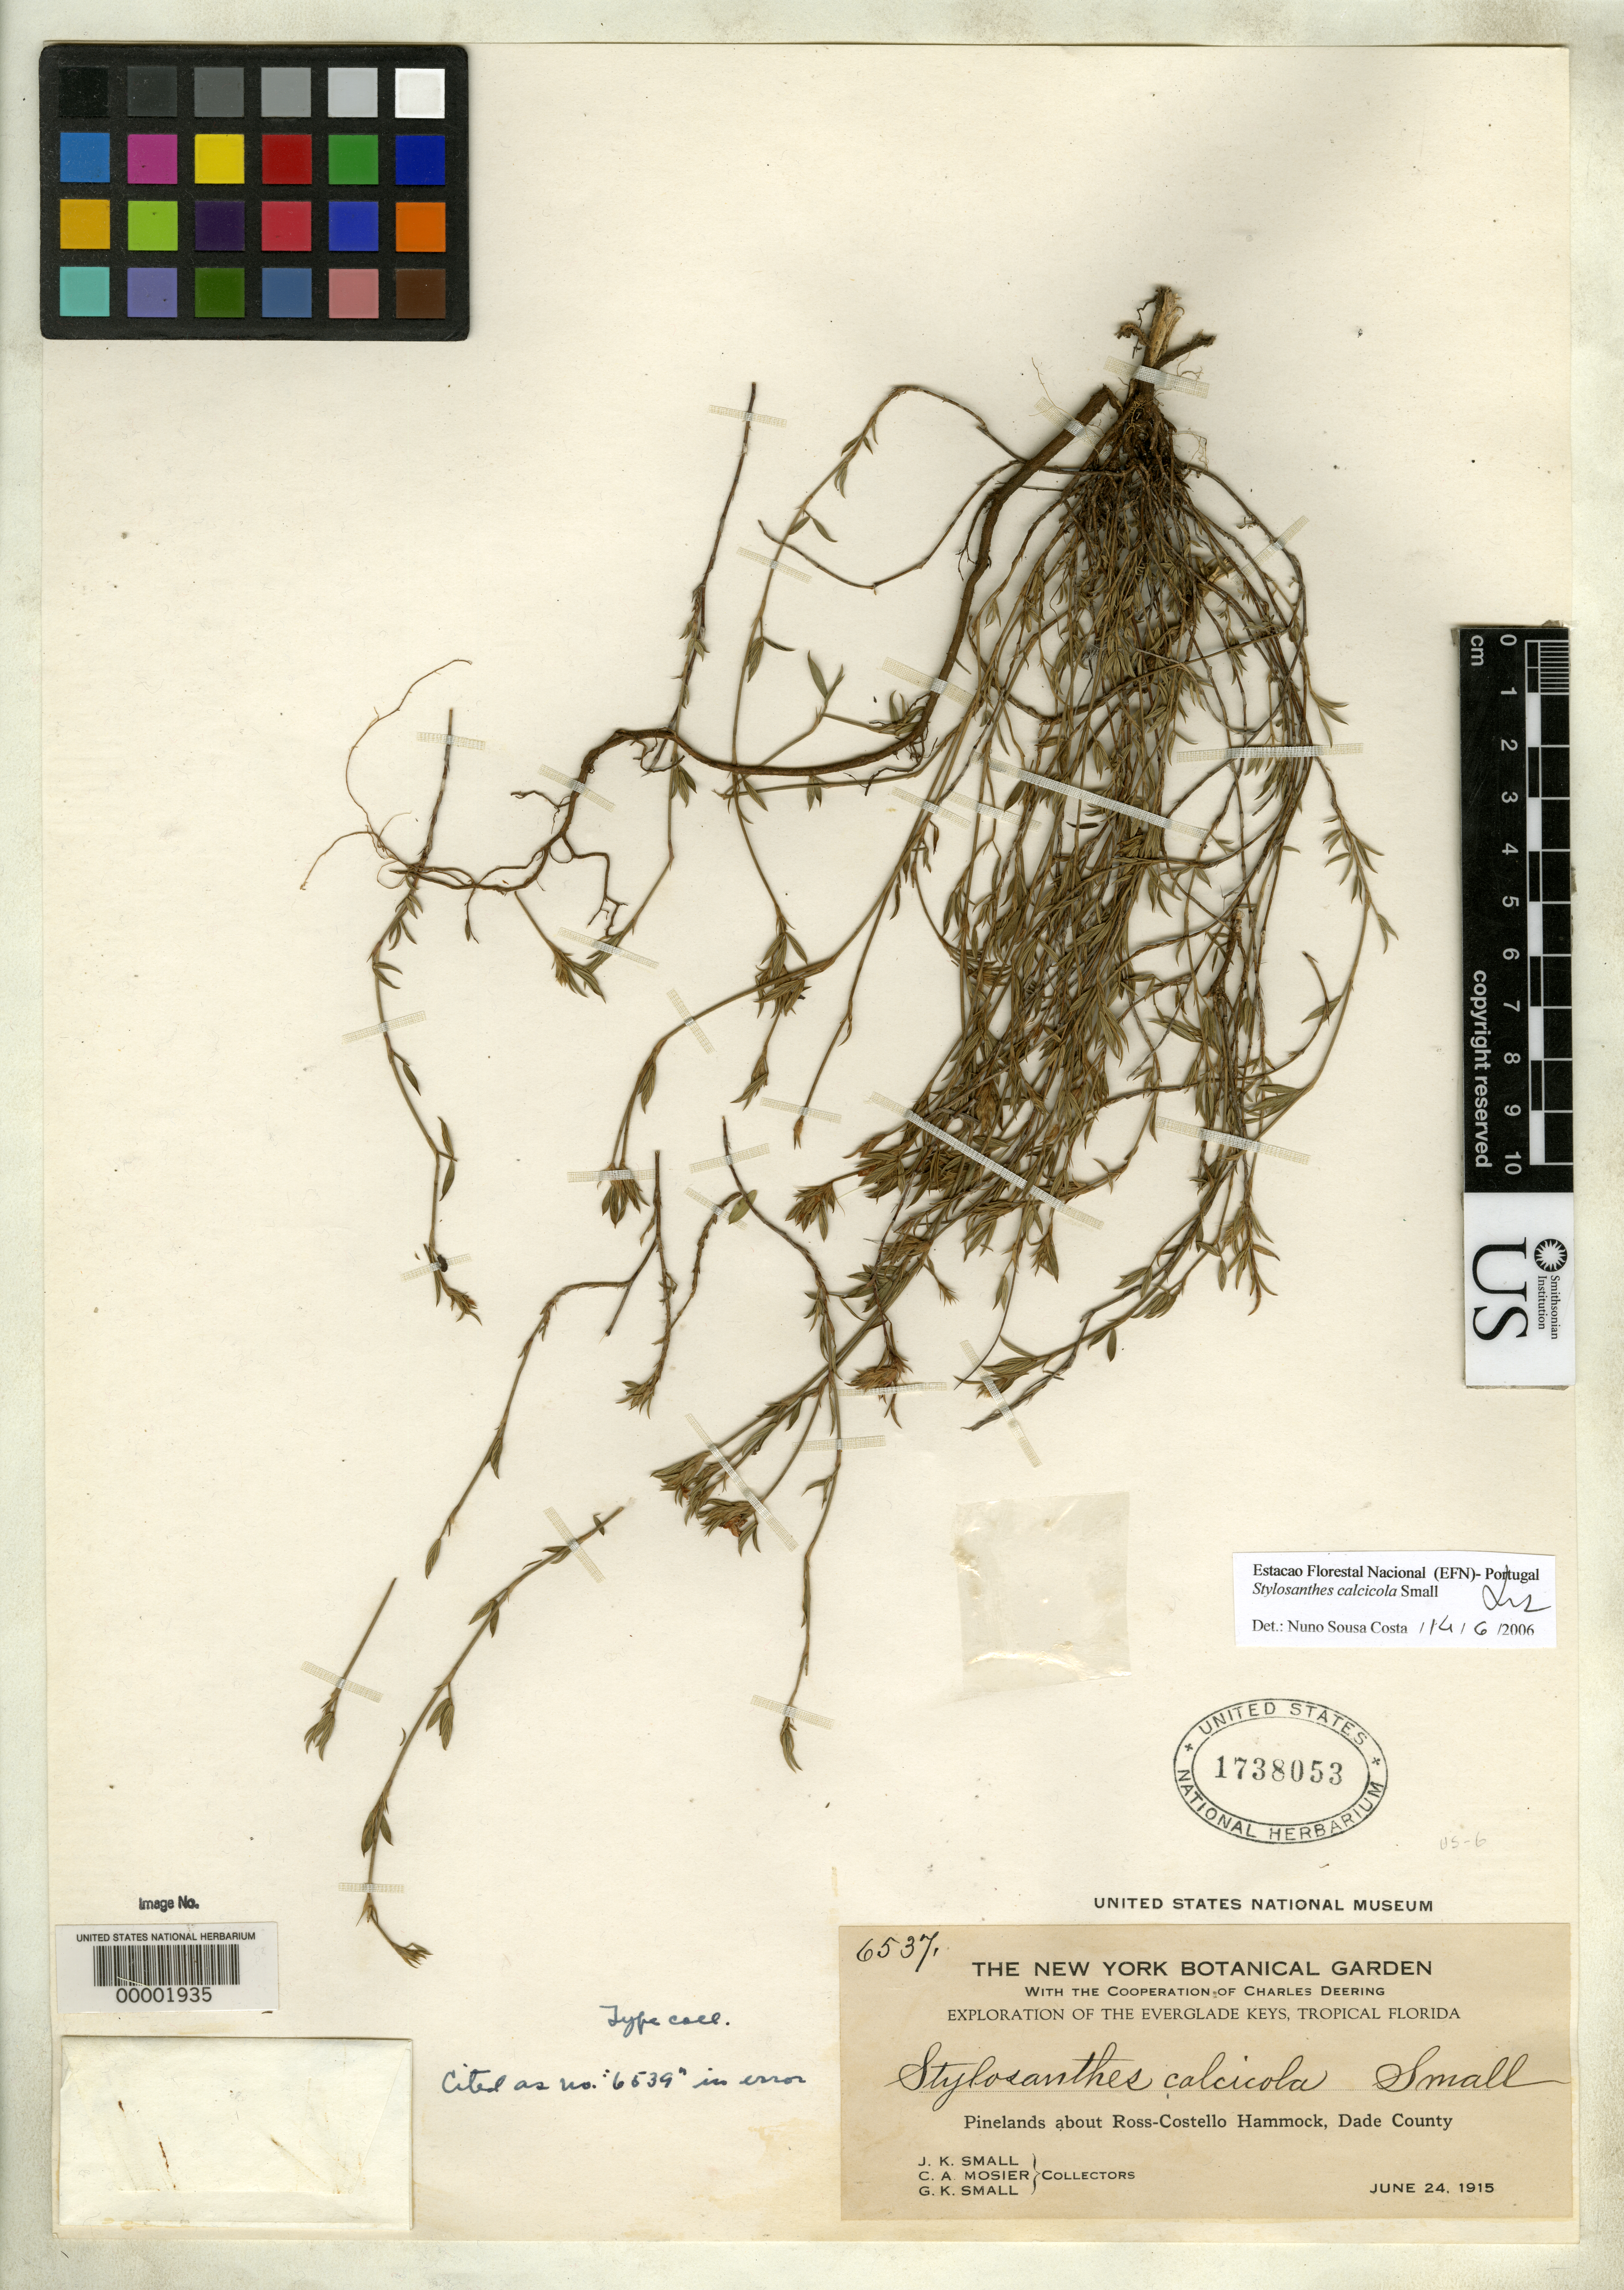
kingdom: Plantae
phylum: Tracheophyta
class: Magnoliopsida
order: Fabales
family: Fabaceae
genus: Stylosanthes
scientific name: Stylosanthes calcicola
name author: Small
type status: Isotype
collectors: J. K. Small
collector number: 6537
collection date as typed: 24 Jun 1915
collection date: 1915-06-24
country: United States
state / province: Florida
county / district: Dade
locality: Pinelands about Rose-Costello Hammock.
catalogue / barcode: US 1738053